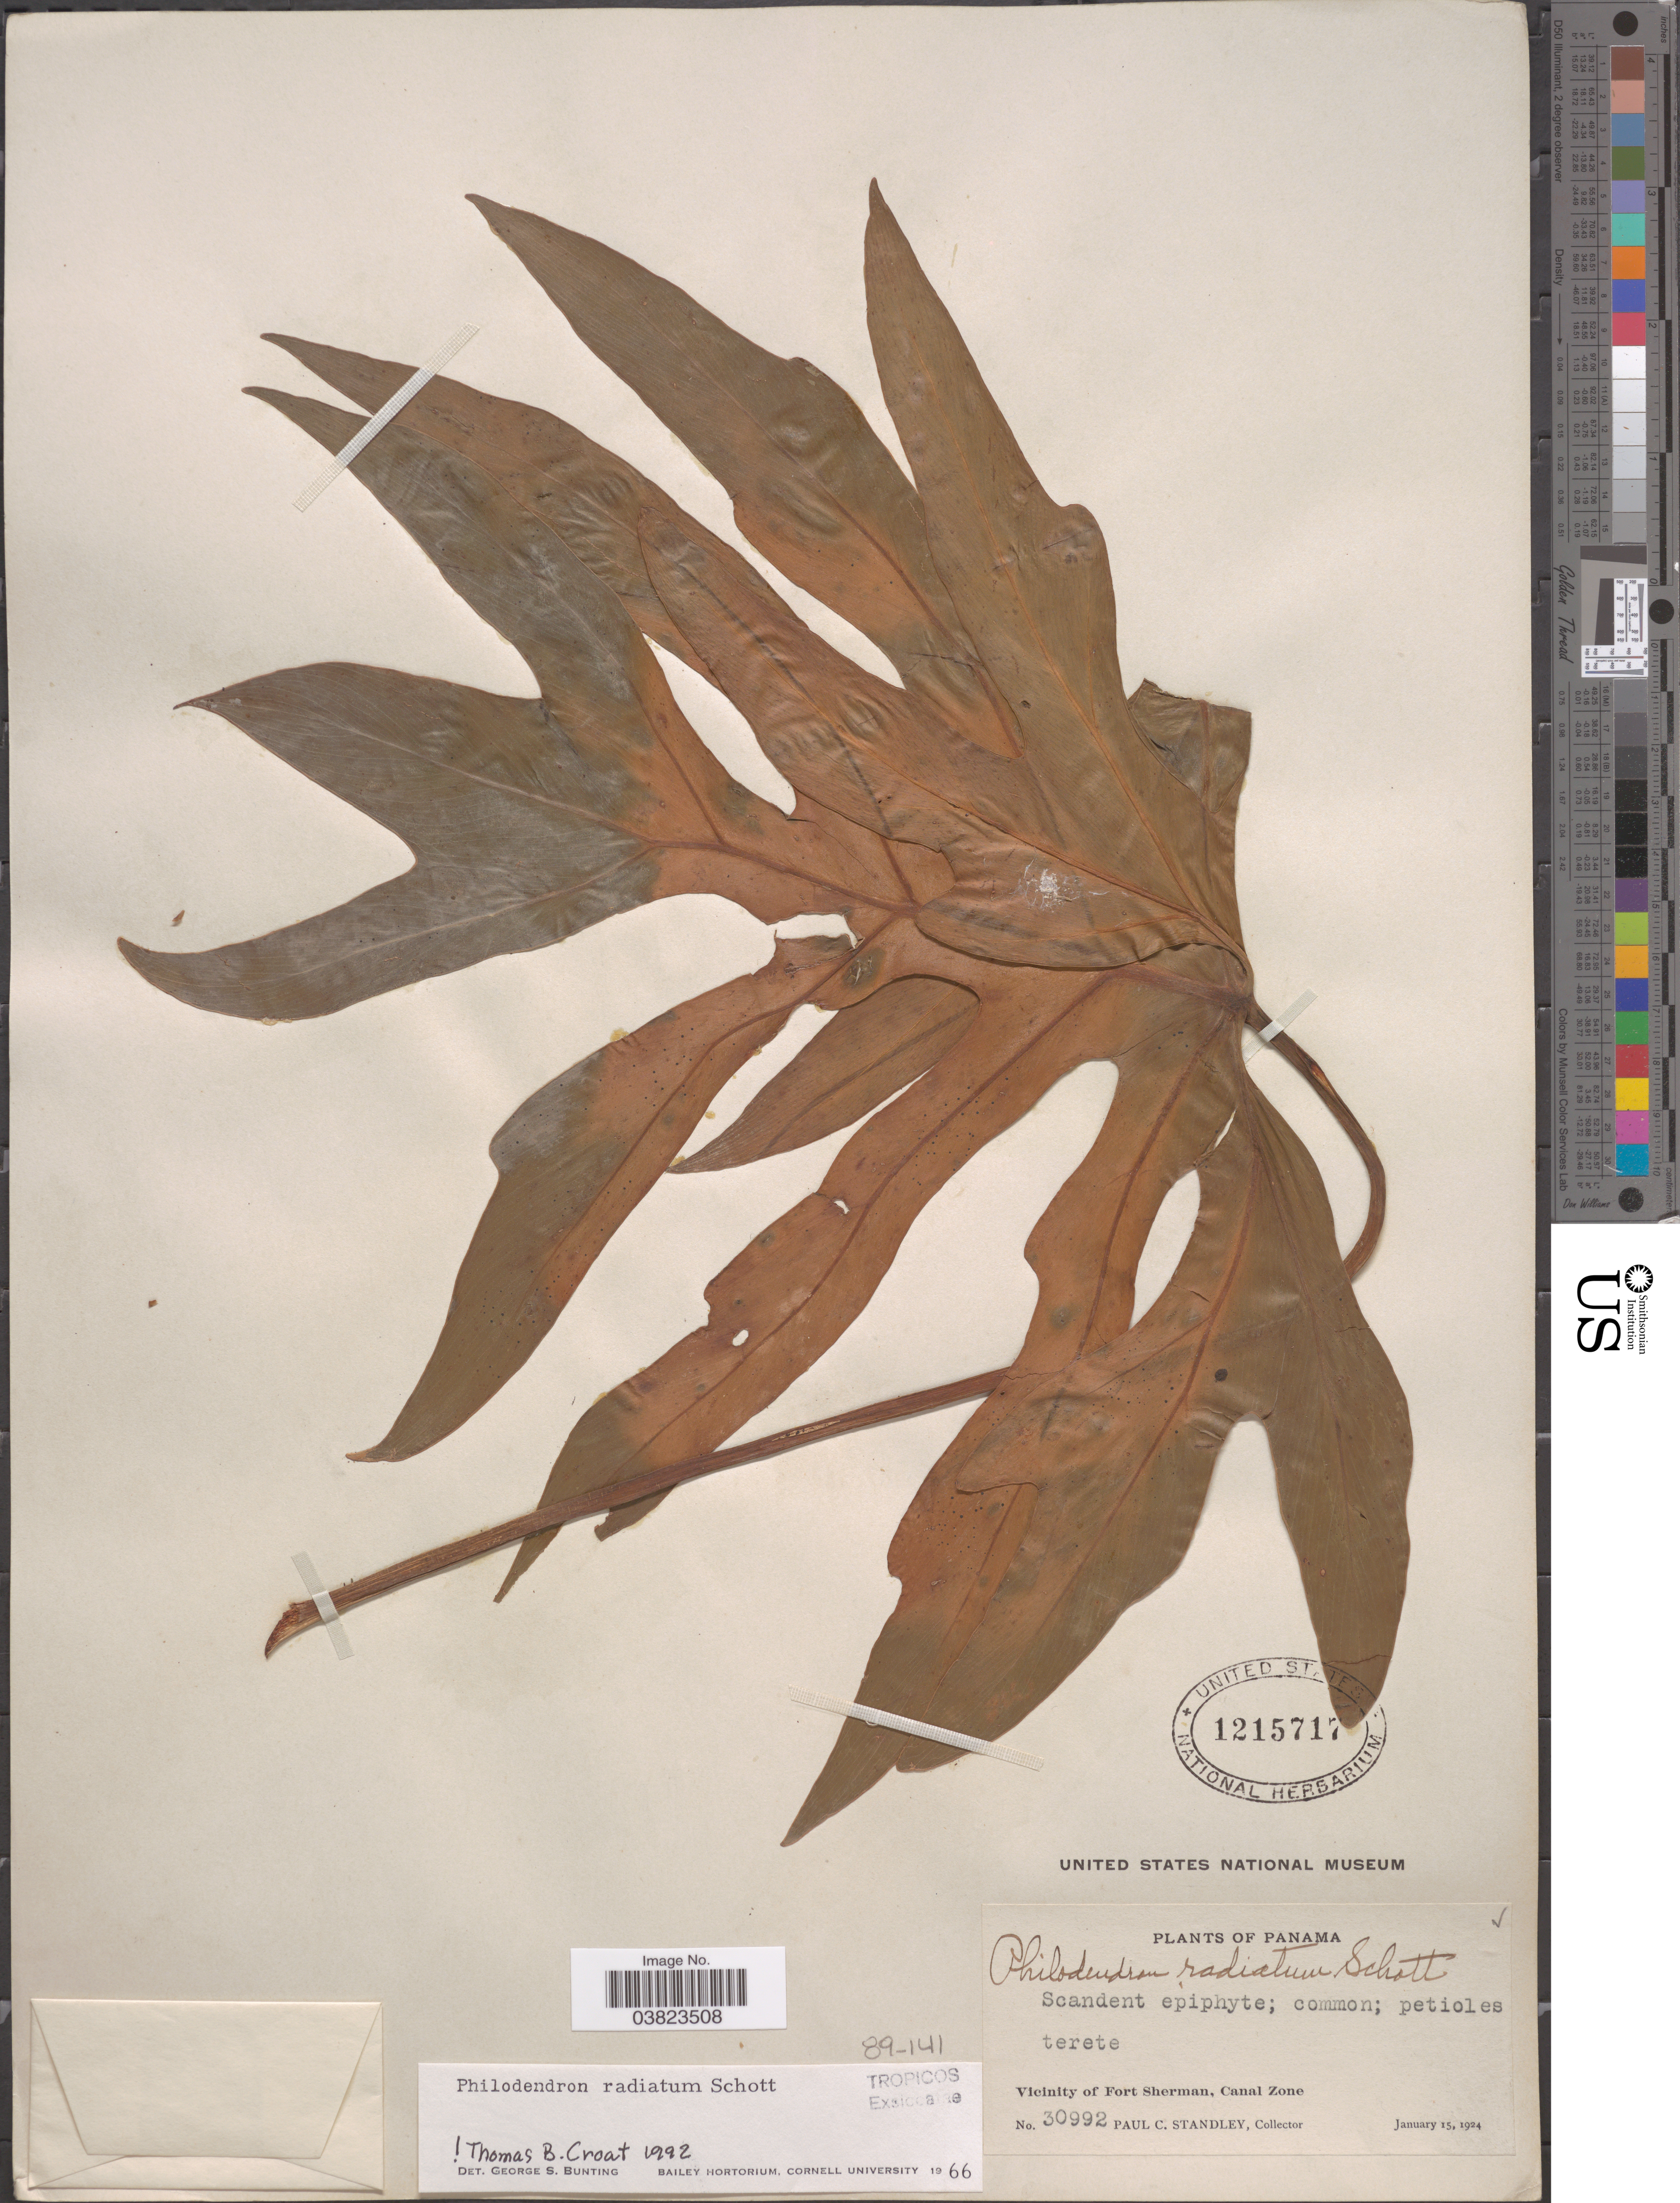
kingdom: Plantae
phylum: Tracheophyta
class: Liliopsida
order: Alismatales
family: Araceae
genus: Philodendron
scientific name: Philodendron radiatum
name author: Schott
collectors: P. C. Standley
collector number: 30992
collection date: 1924-01-15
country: Panama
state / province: Colón / Panamá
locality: Vicinity of Fort Sherman, Canal Zone.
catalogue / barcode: US 1215717